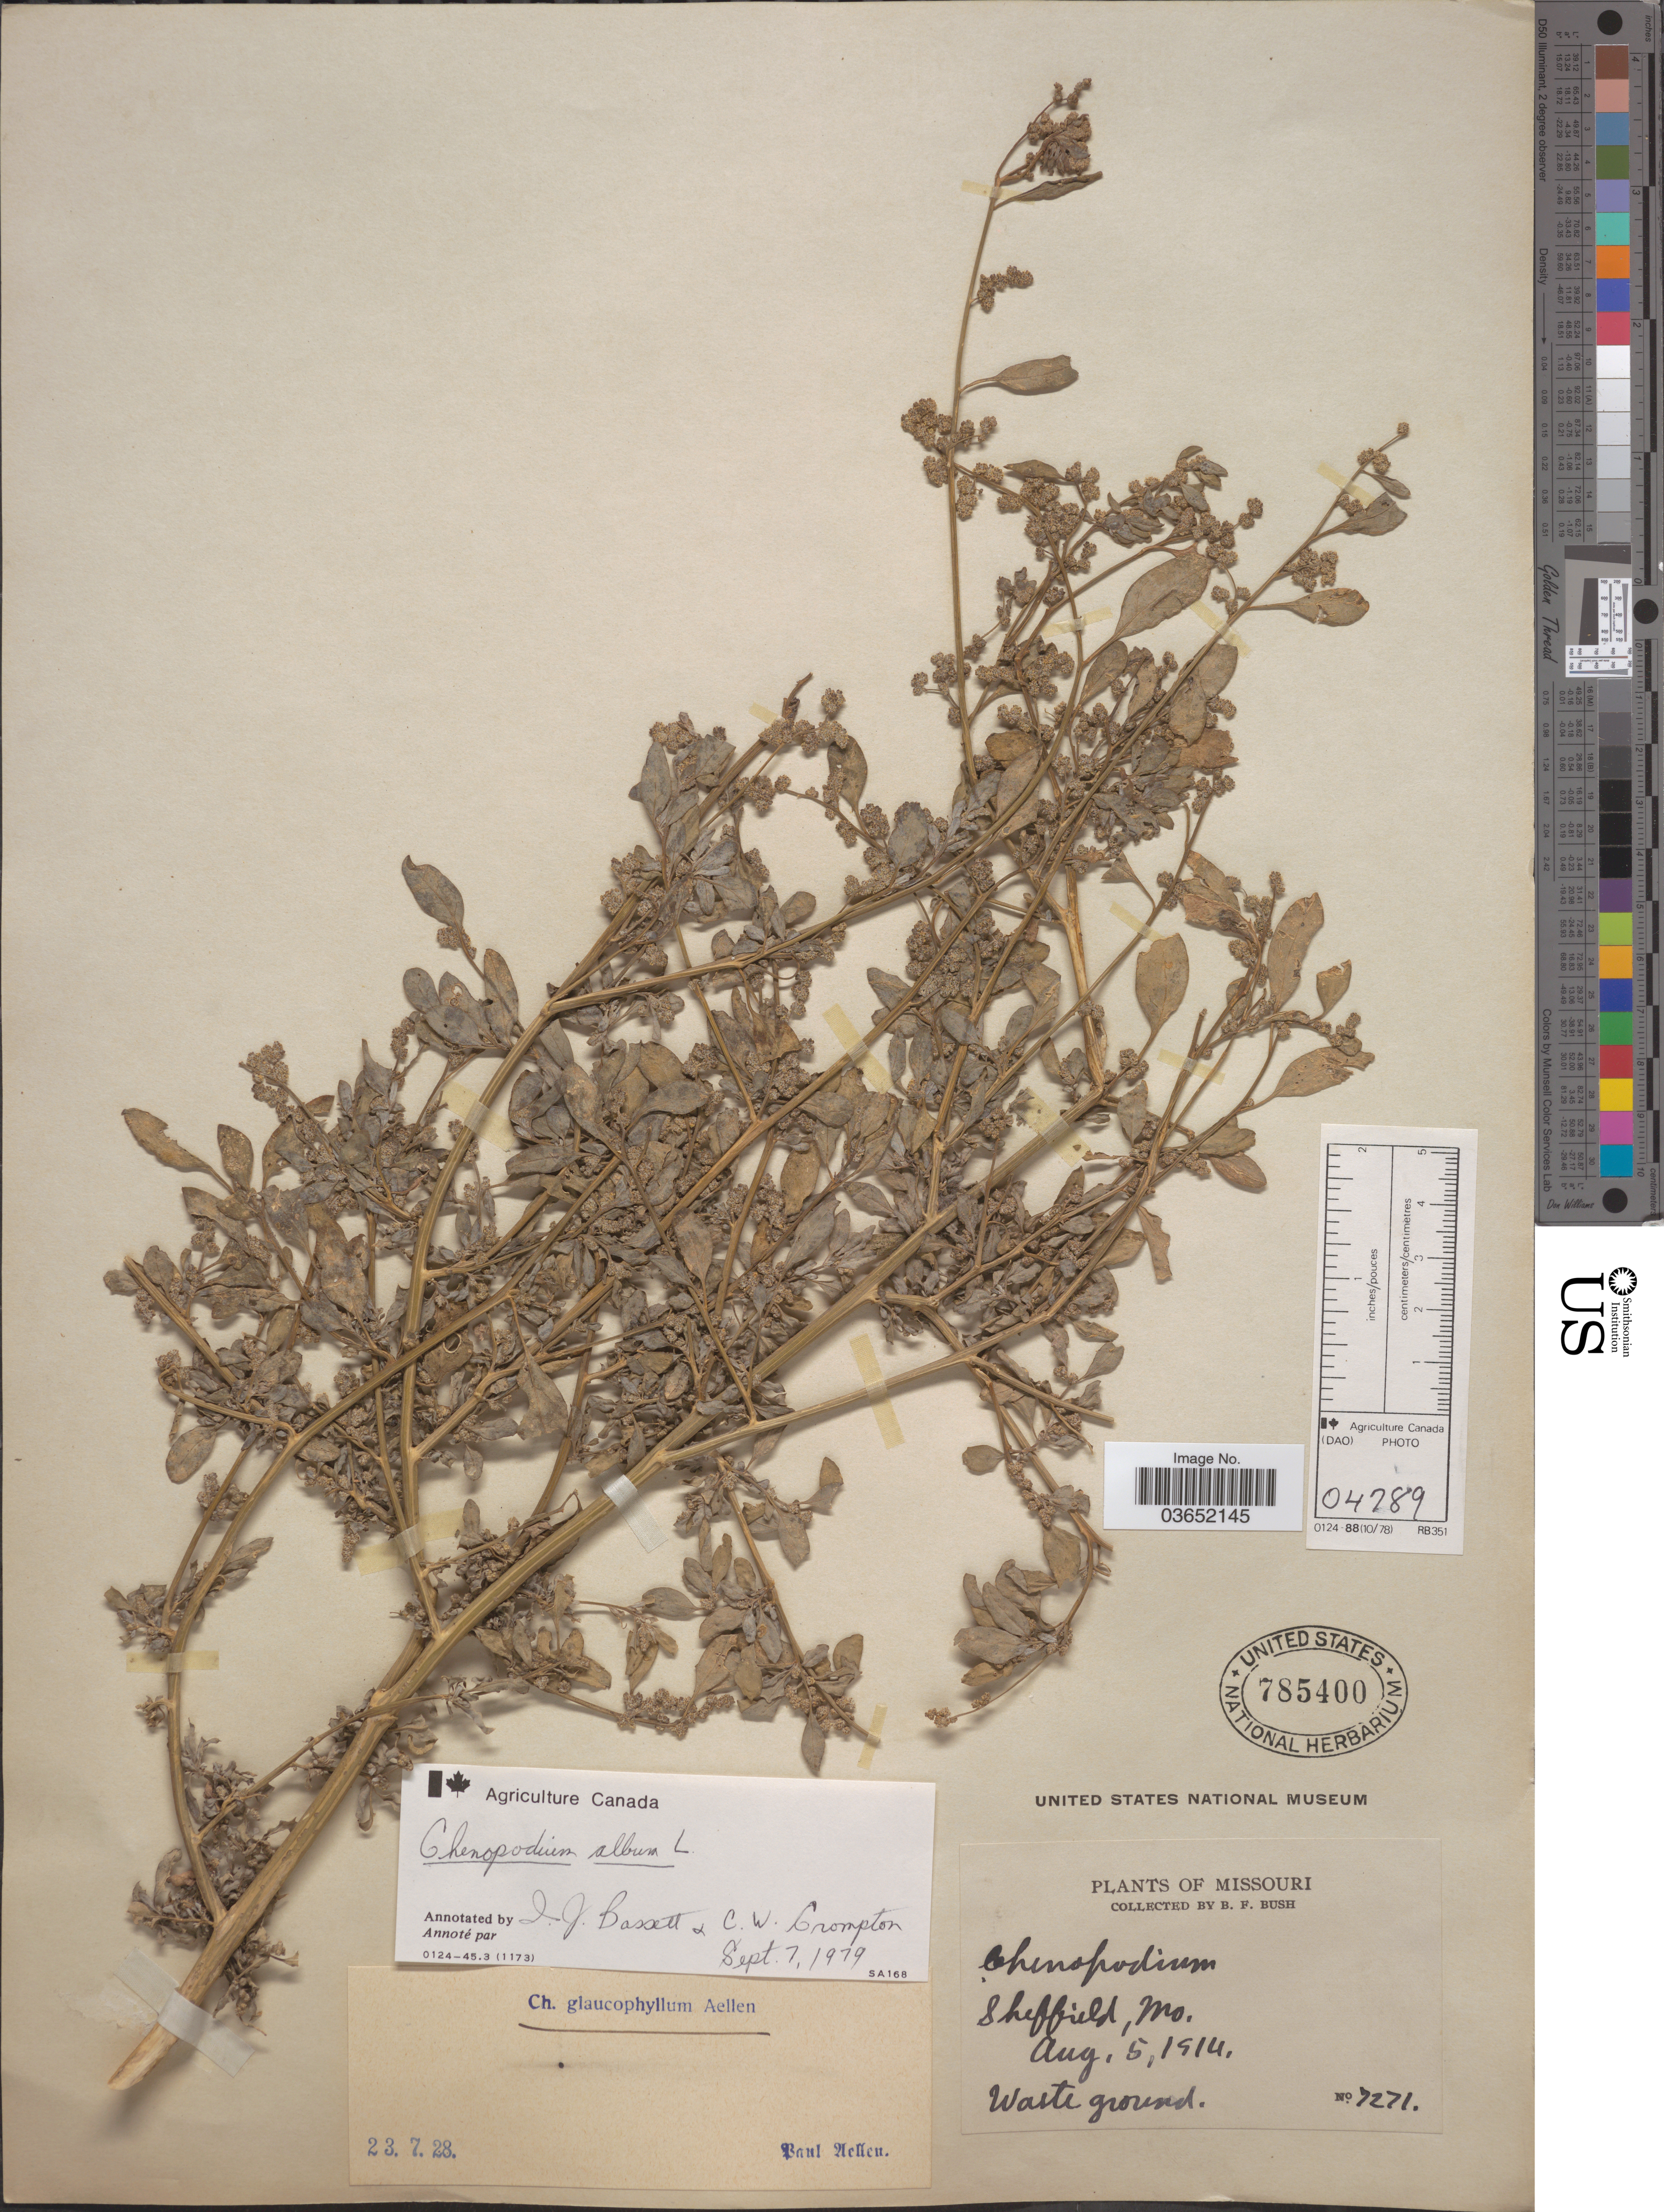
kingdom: Plantae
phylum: Tracheophyta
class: Magnoliopsida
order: Caryophyllales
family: Amaranthaceae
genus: Chenopodium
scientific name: Chenopodium album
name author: L.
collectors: B. F. Bush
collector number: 7271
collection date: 1914-08-05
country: United States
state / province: Missouri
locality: Sheffield.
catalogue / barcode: US 785400